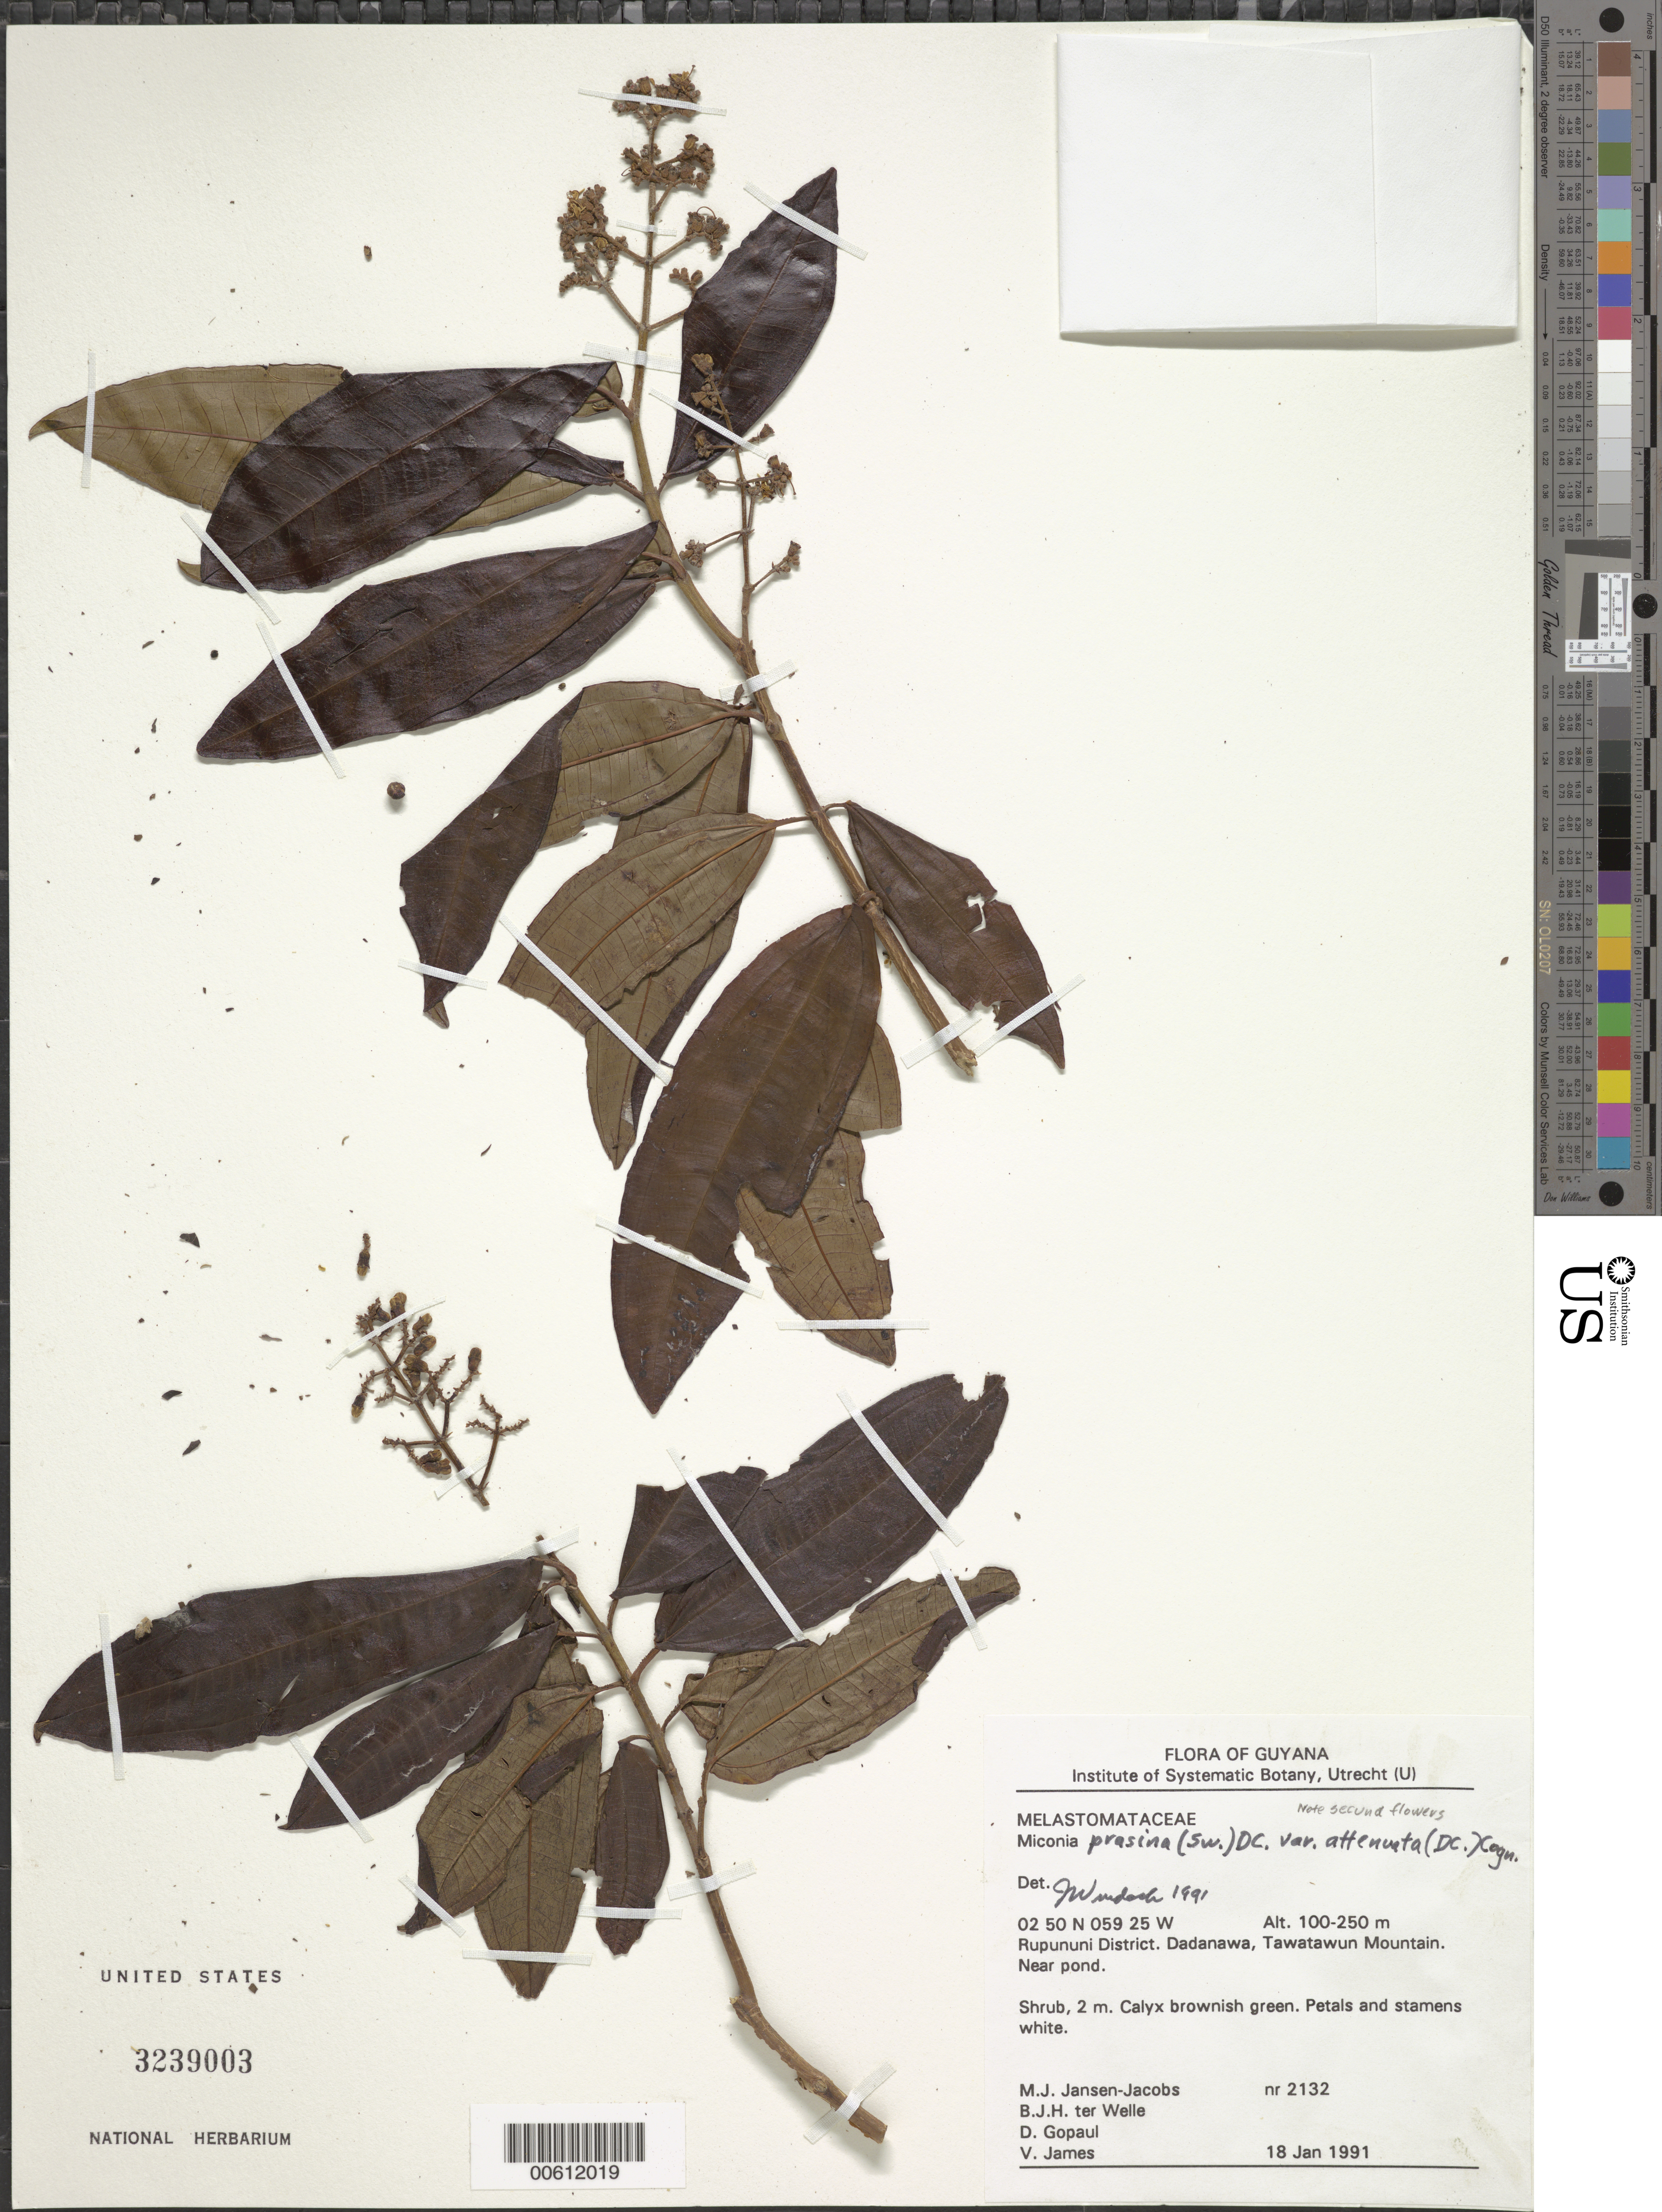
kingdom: Plantae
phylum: Tracheophyta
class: Magnoliopsida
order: Myrtales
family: Melastomataceae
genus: Miconia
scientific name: Miconia prasina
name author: (Sw.) DC.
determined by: Wurdack, John J., (US), US (UNITED STATES)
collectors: M. J. Jansen-Jacobs, B. Welle, D. Gopaul & V. James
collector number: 2132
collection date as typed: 18-Jan-91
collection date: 1991-01-18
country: Guyana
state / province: U. Takutu-U. Essequibo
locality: Tawatawun Mountain, Dadanawa, Rupununi District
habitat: Near pond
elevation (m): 100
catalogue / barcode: US 3239003